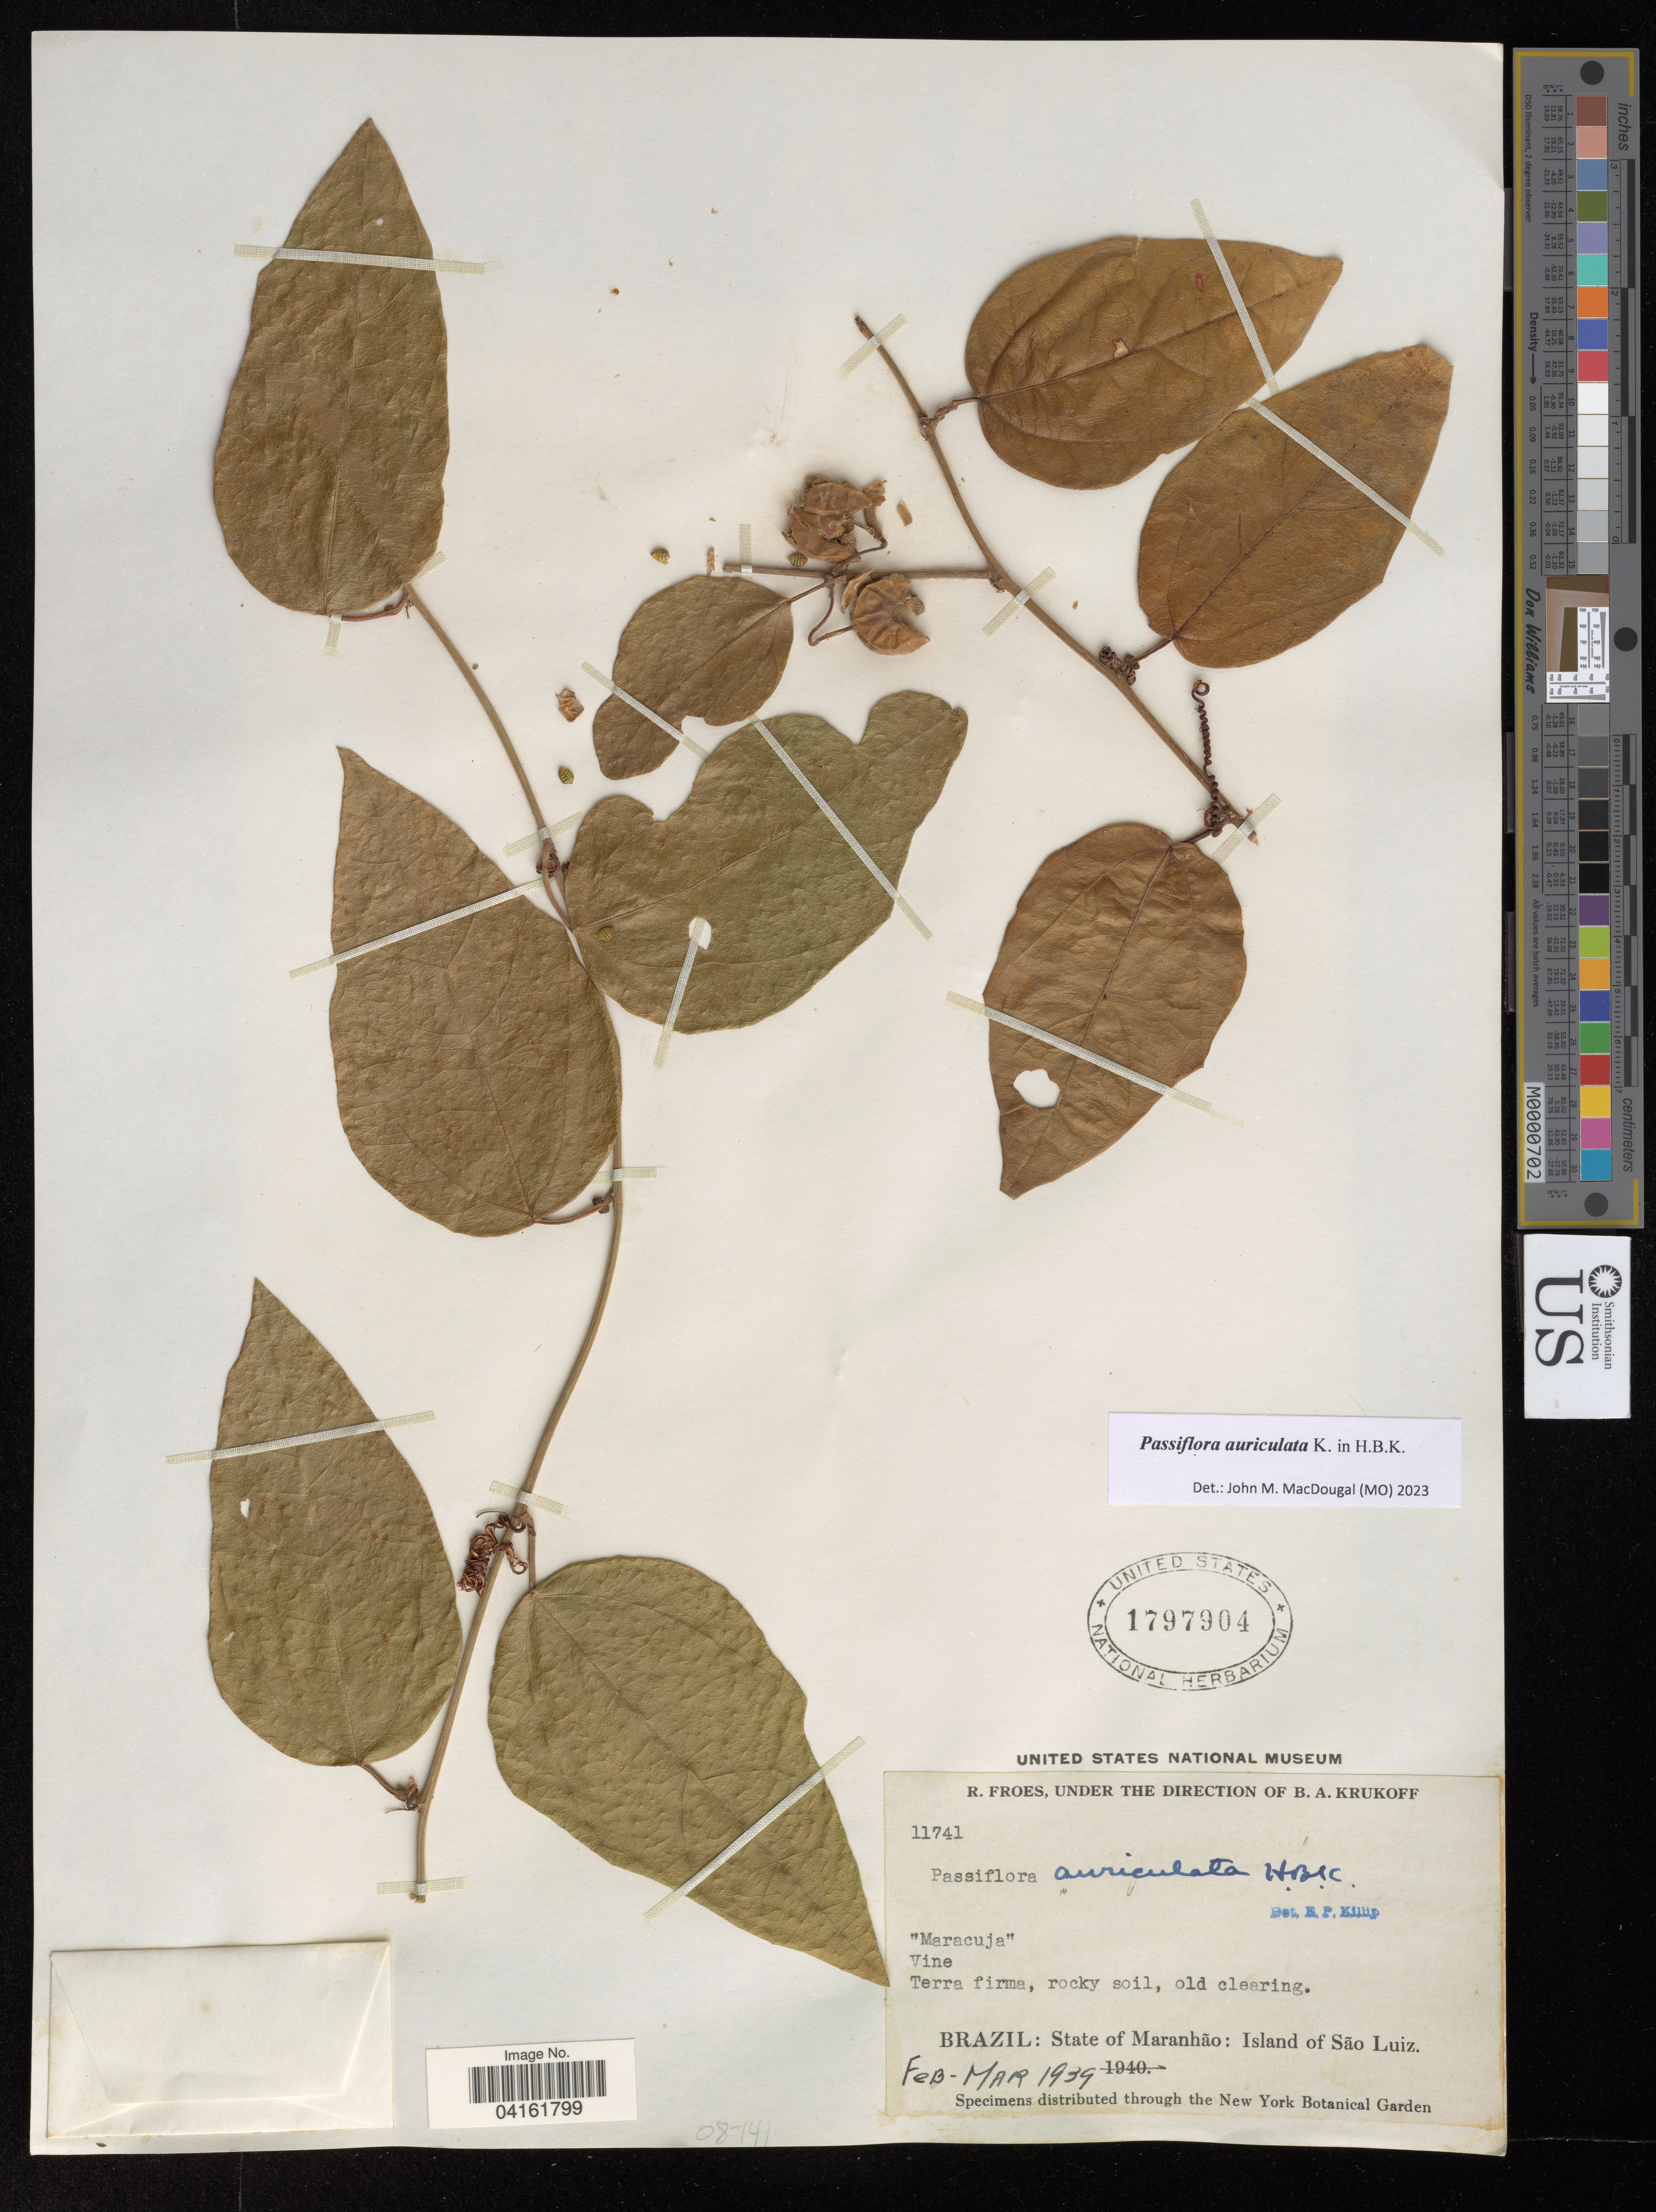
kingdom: Plantae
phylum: Tracheophyta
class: Magnoliopsida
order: Malpighiales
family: Passifloraceae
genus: Passiflora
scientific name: Passiflora auriculata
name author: Kunth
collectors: R. Fróes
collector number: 11741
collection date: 1939-02/1939-03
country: Brazil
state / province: Maranhão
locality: Island of São Luiz.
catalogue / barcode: US 1797904